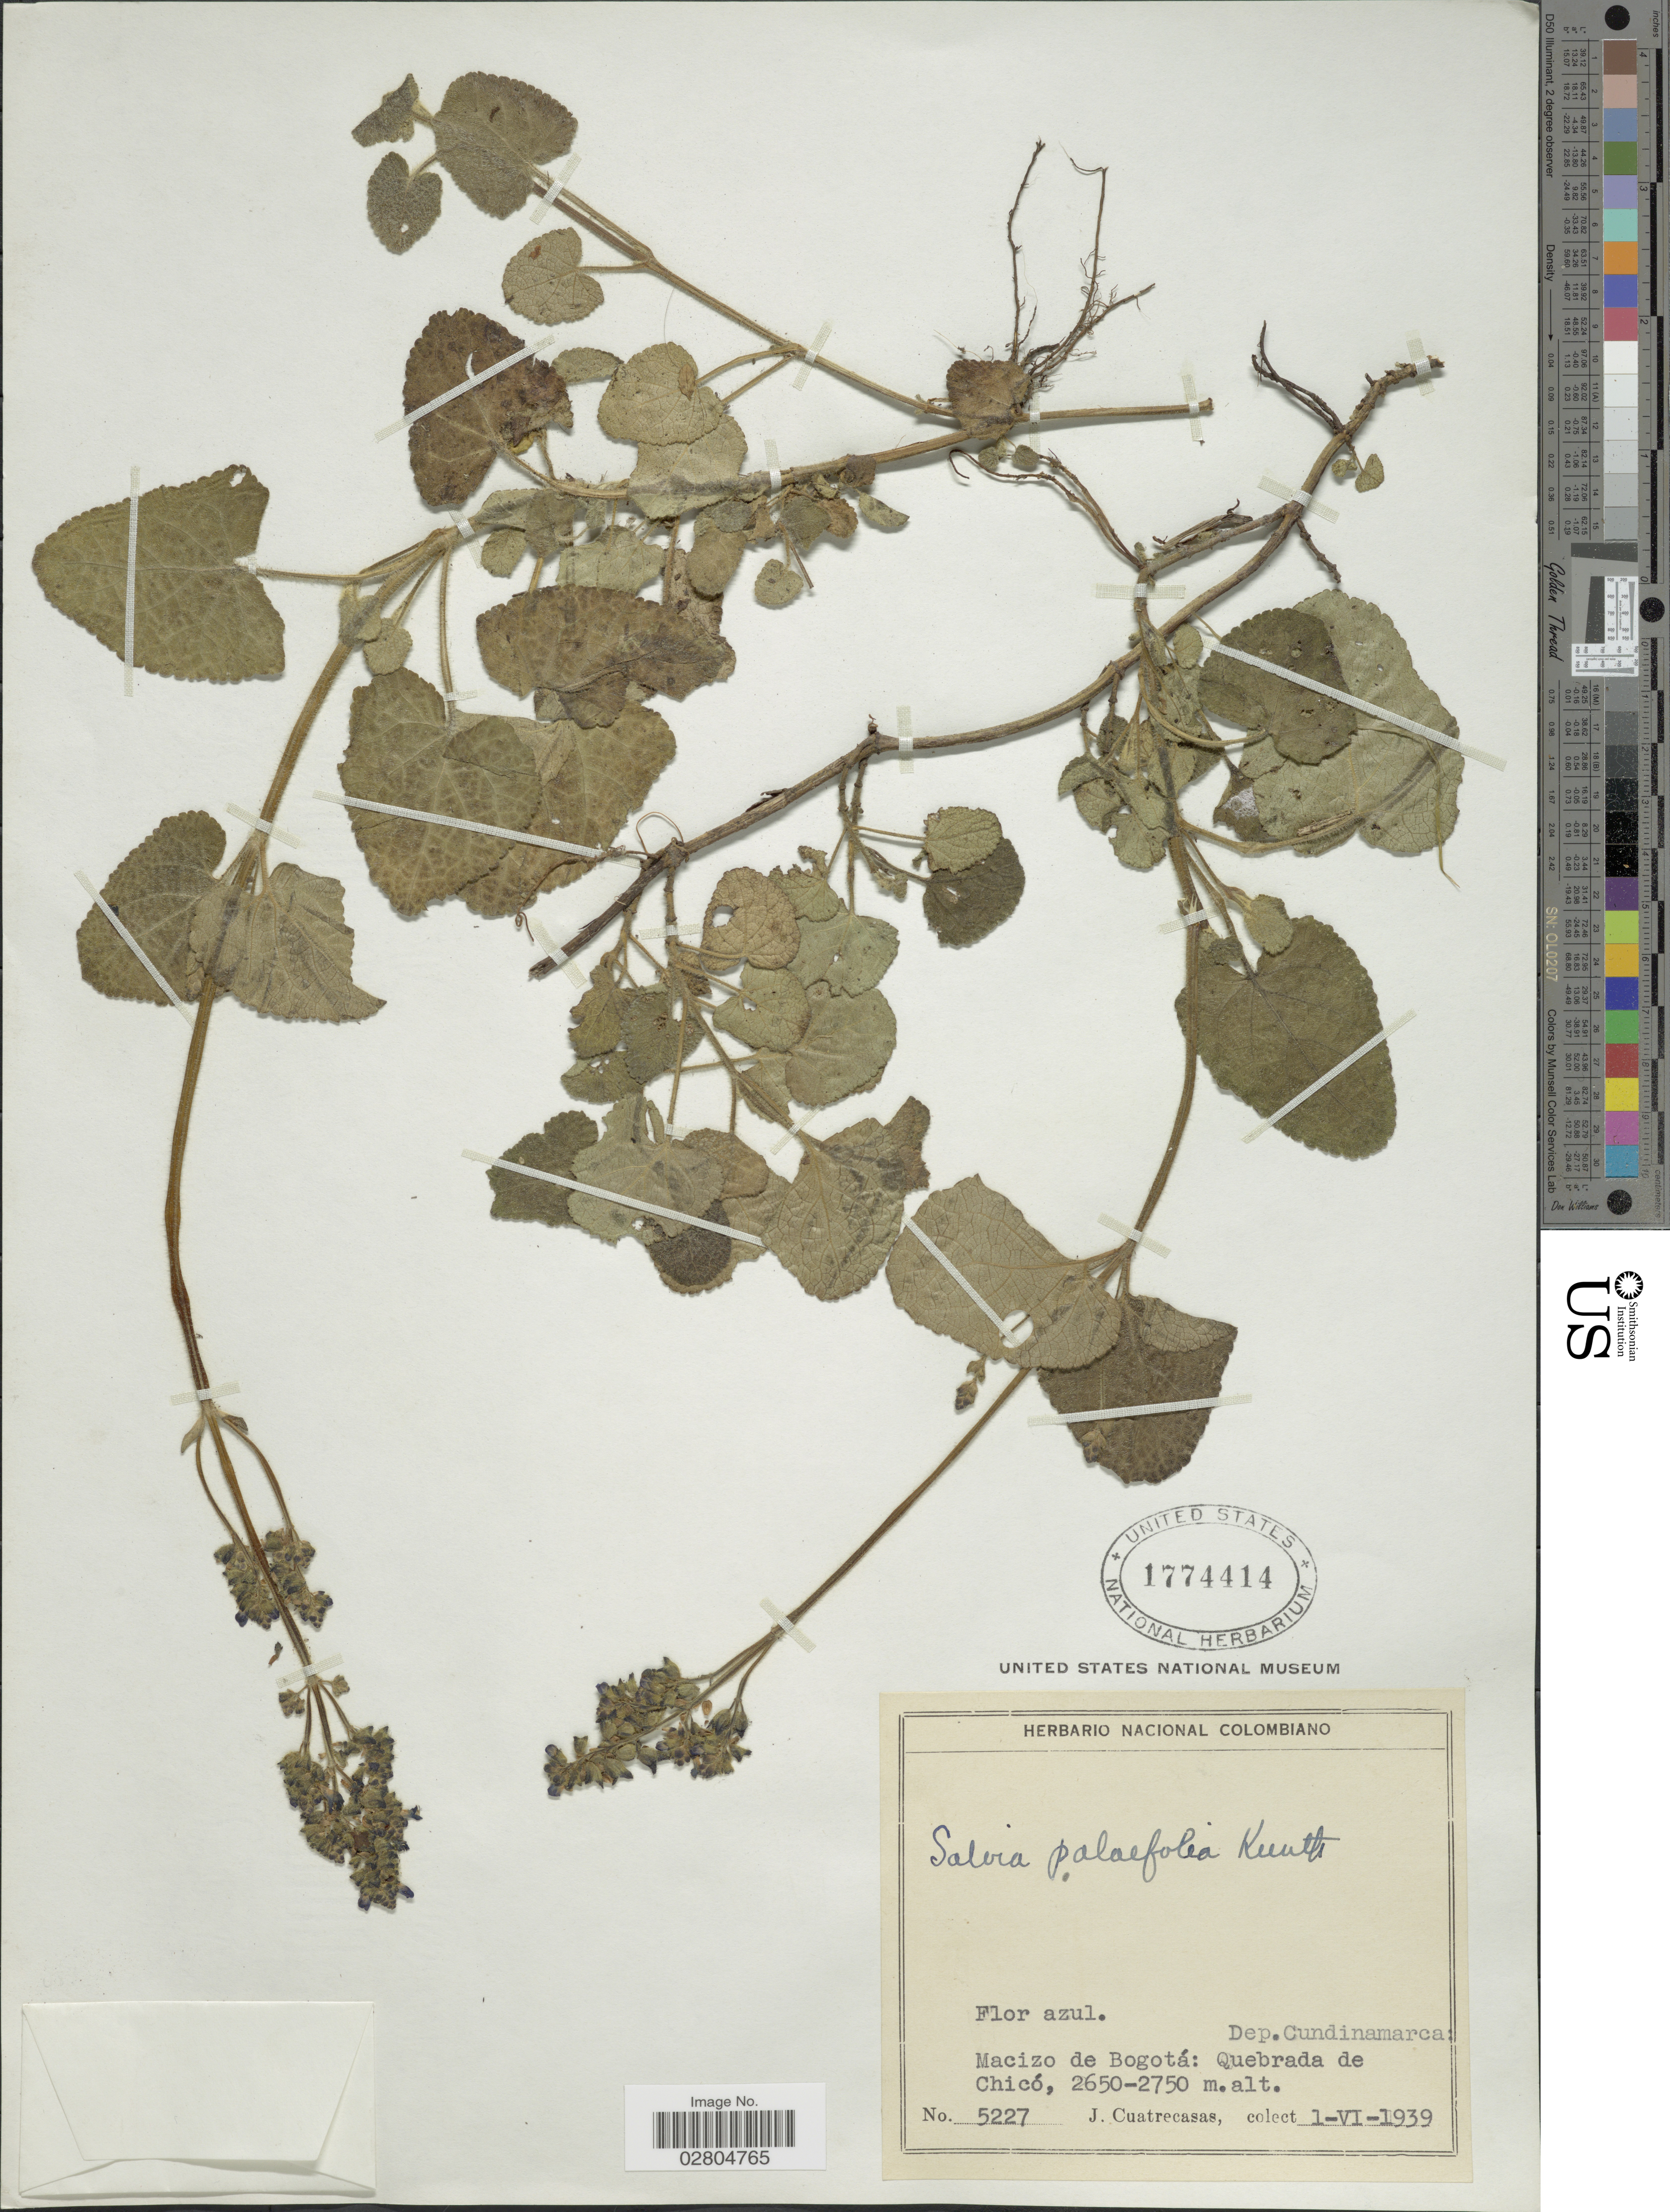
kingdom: Plantae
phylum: Tracheophyta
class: Magnoliopsida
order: Lamiales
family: Lamiaceae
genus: Salvia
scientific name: Salvia palifolia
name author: Kunth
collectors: J. Cuatrecasas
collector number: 5227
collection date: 1939-06-01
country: Colombia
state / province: Cundinamarca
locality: Dep. Cundinamarca: Macizo de Bogotá: Quebrada de Chicó.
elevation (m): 2650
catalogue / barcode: US 1774414